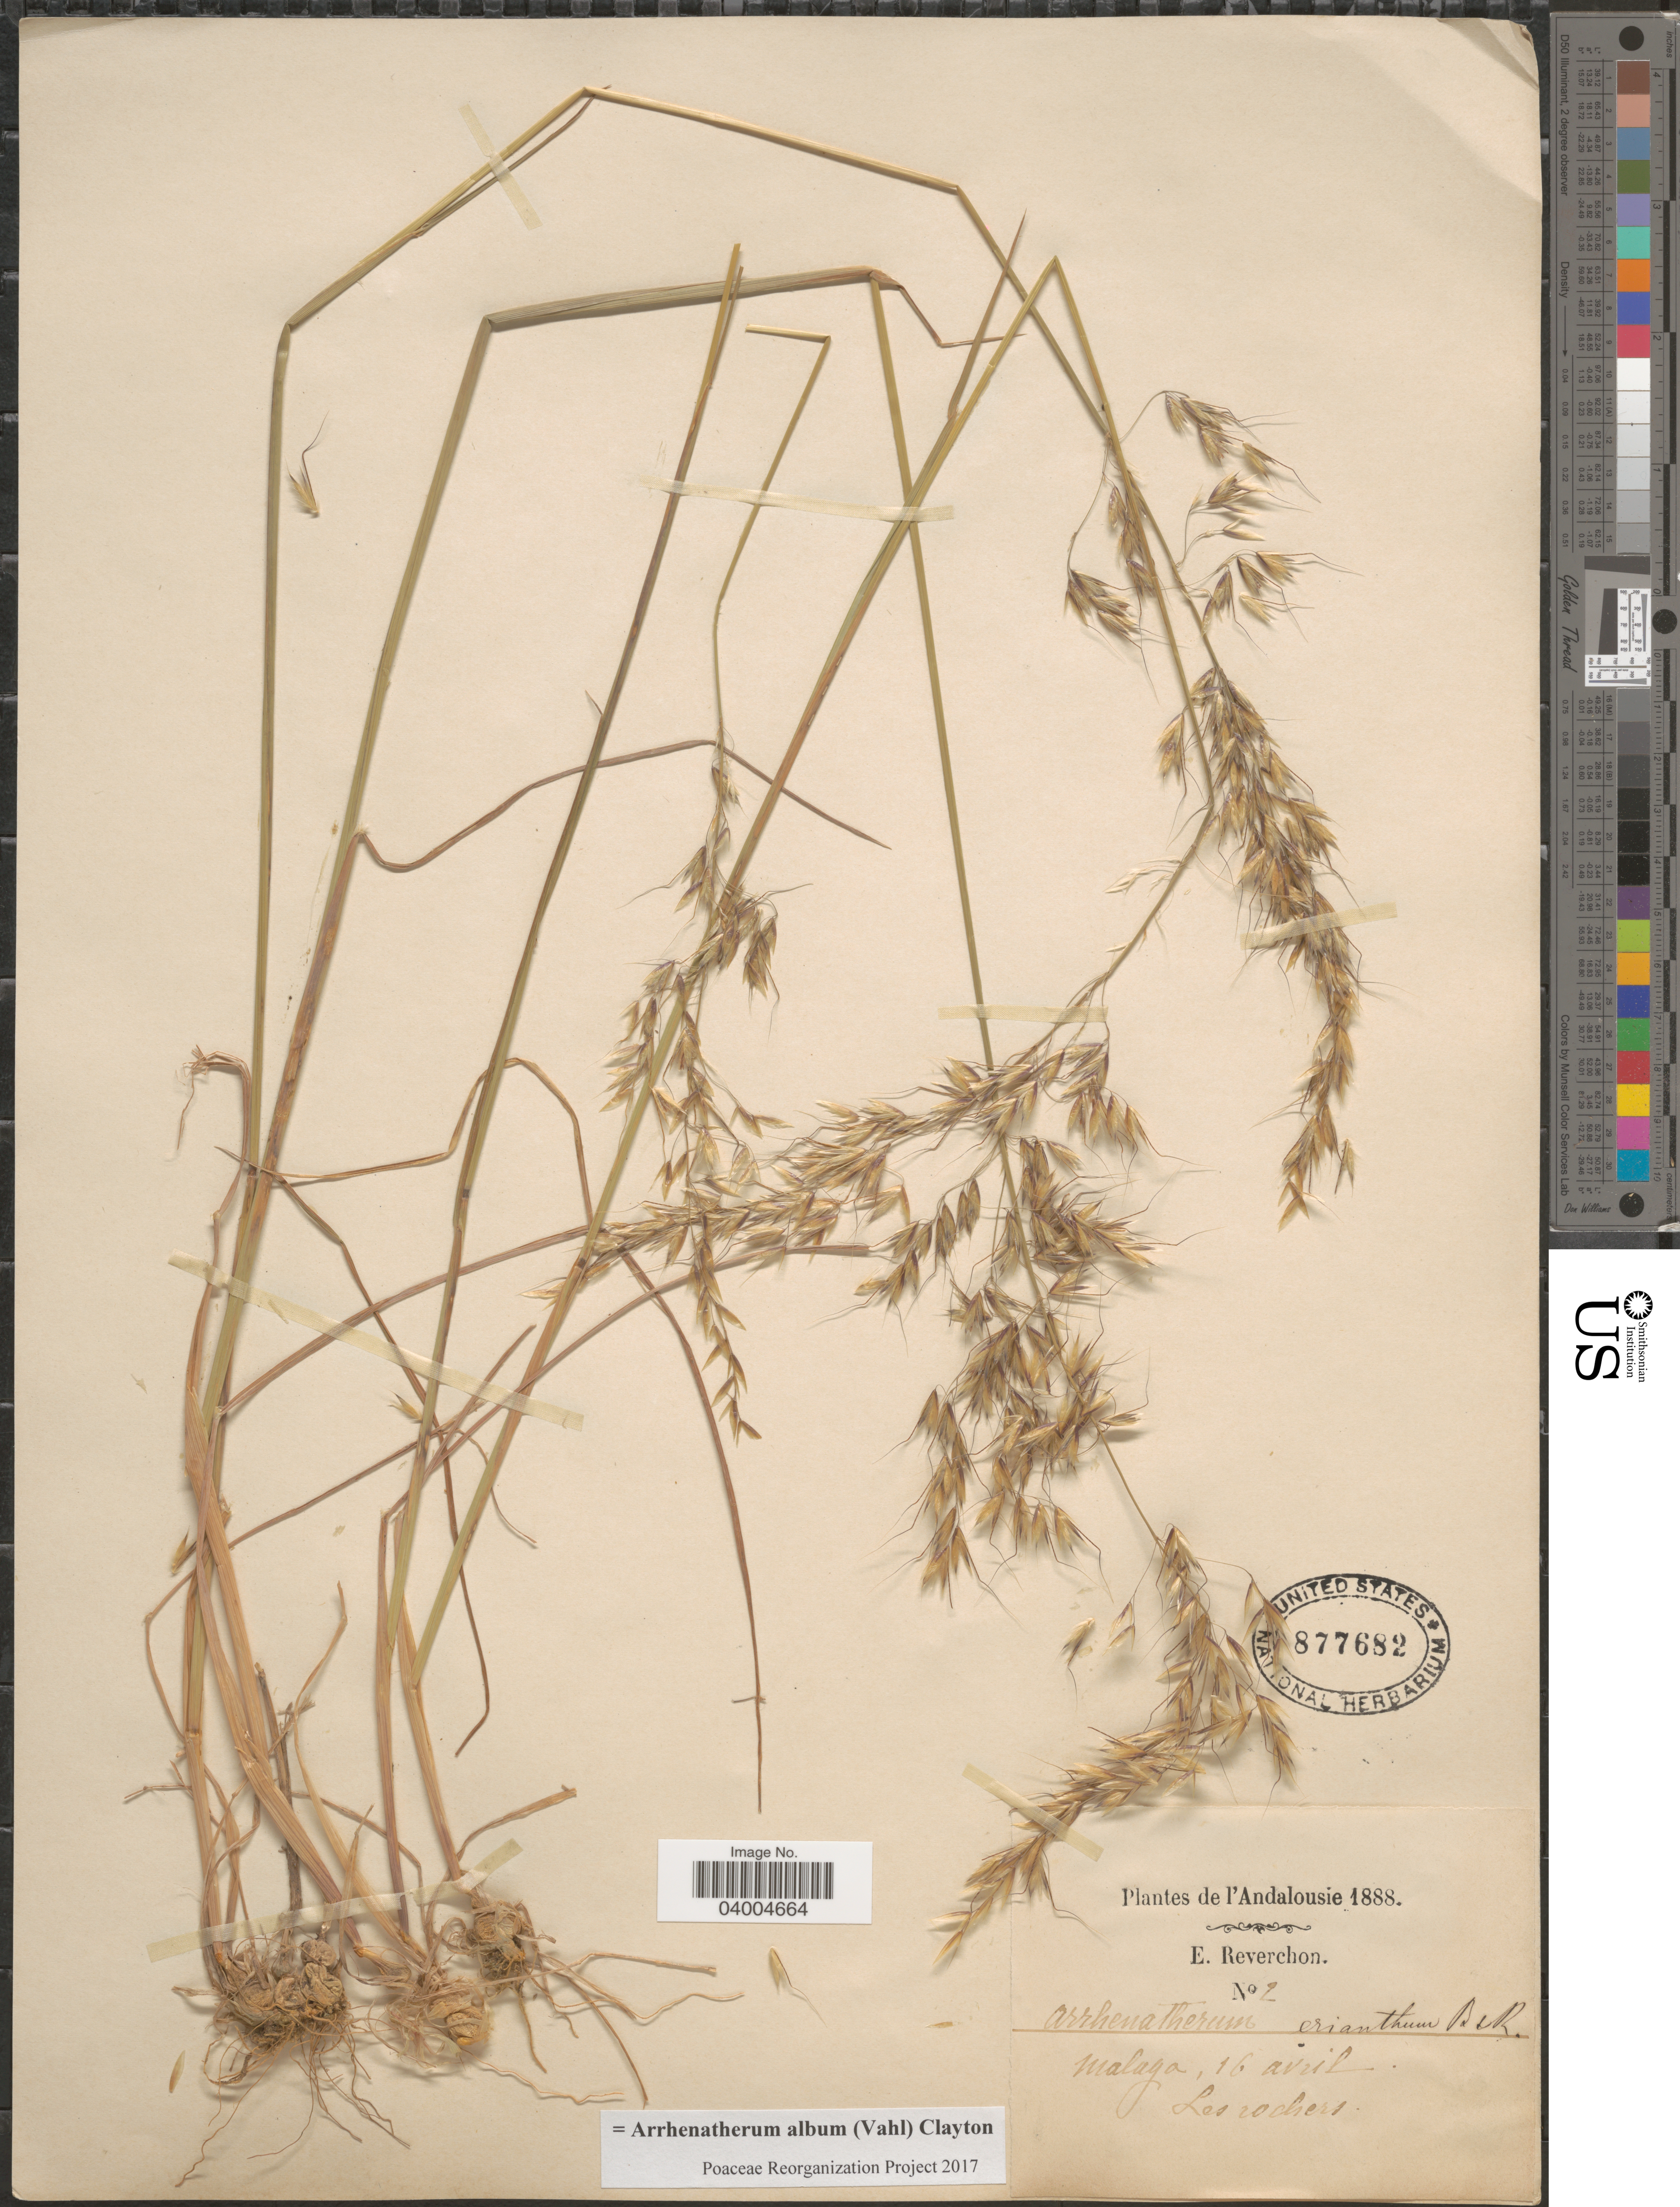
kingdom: Plantae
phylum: Tracheophyta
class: Liliopsida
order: Poales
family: Poaceae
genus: Arrhenatherum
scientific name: Arrhenatherum album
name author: (Vahl) Clayton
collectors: E. Reverchon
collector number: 2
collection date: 1888-04-16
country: Spain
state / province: Andalucía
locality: L'Andalousie. Malaga.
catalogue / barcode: US 877682